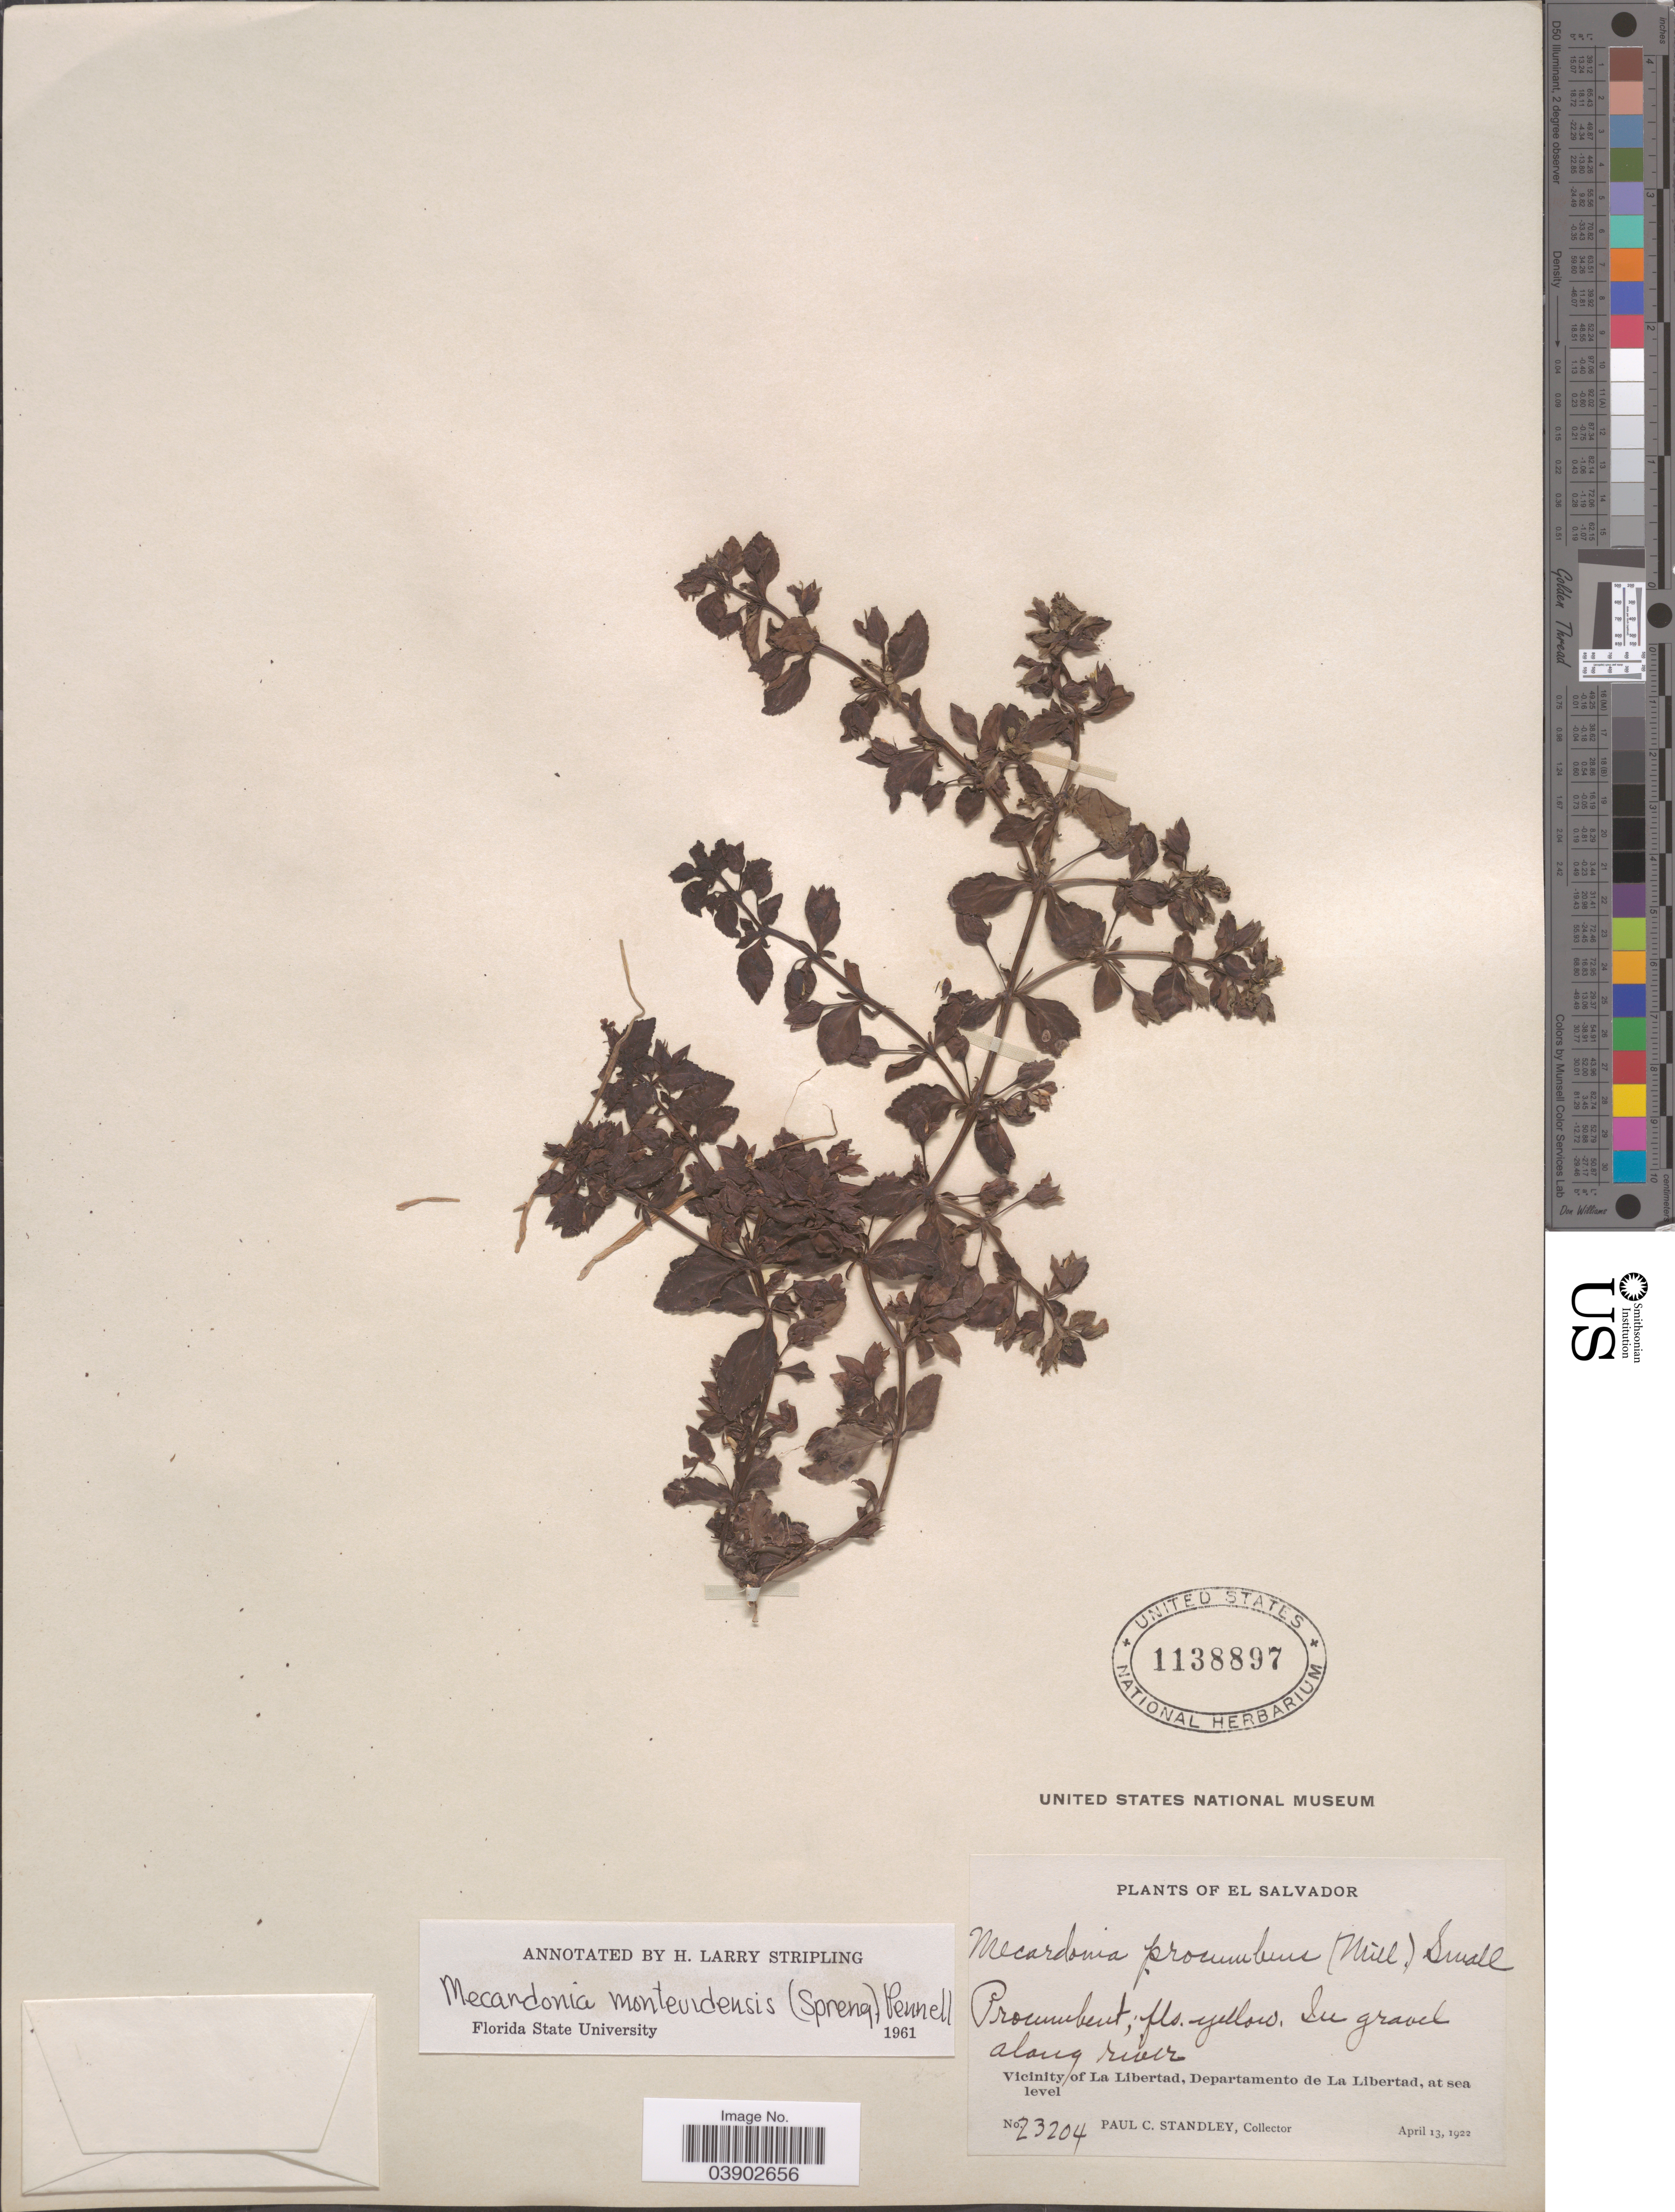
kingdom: Plantae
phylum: Tracheophyta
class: Magnoliopsida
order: Lamiales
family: Plantaginaceae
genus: Mecardonia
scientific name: Mecardonia procumbens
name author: (Mill.) Small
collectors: P. C. Standley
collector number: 23204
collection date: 1922-04-13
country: El Salvador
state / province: La Libertad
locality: Vicinity of La Libertad, Departamento de La Libertad.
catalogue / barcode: US 1138897